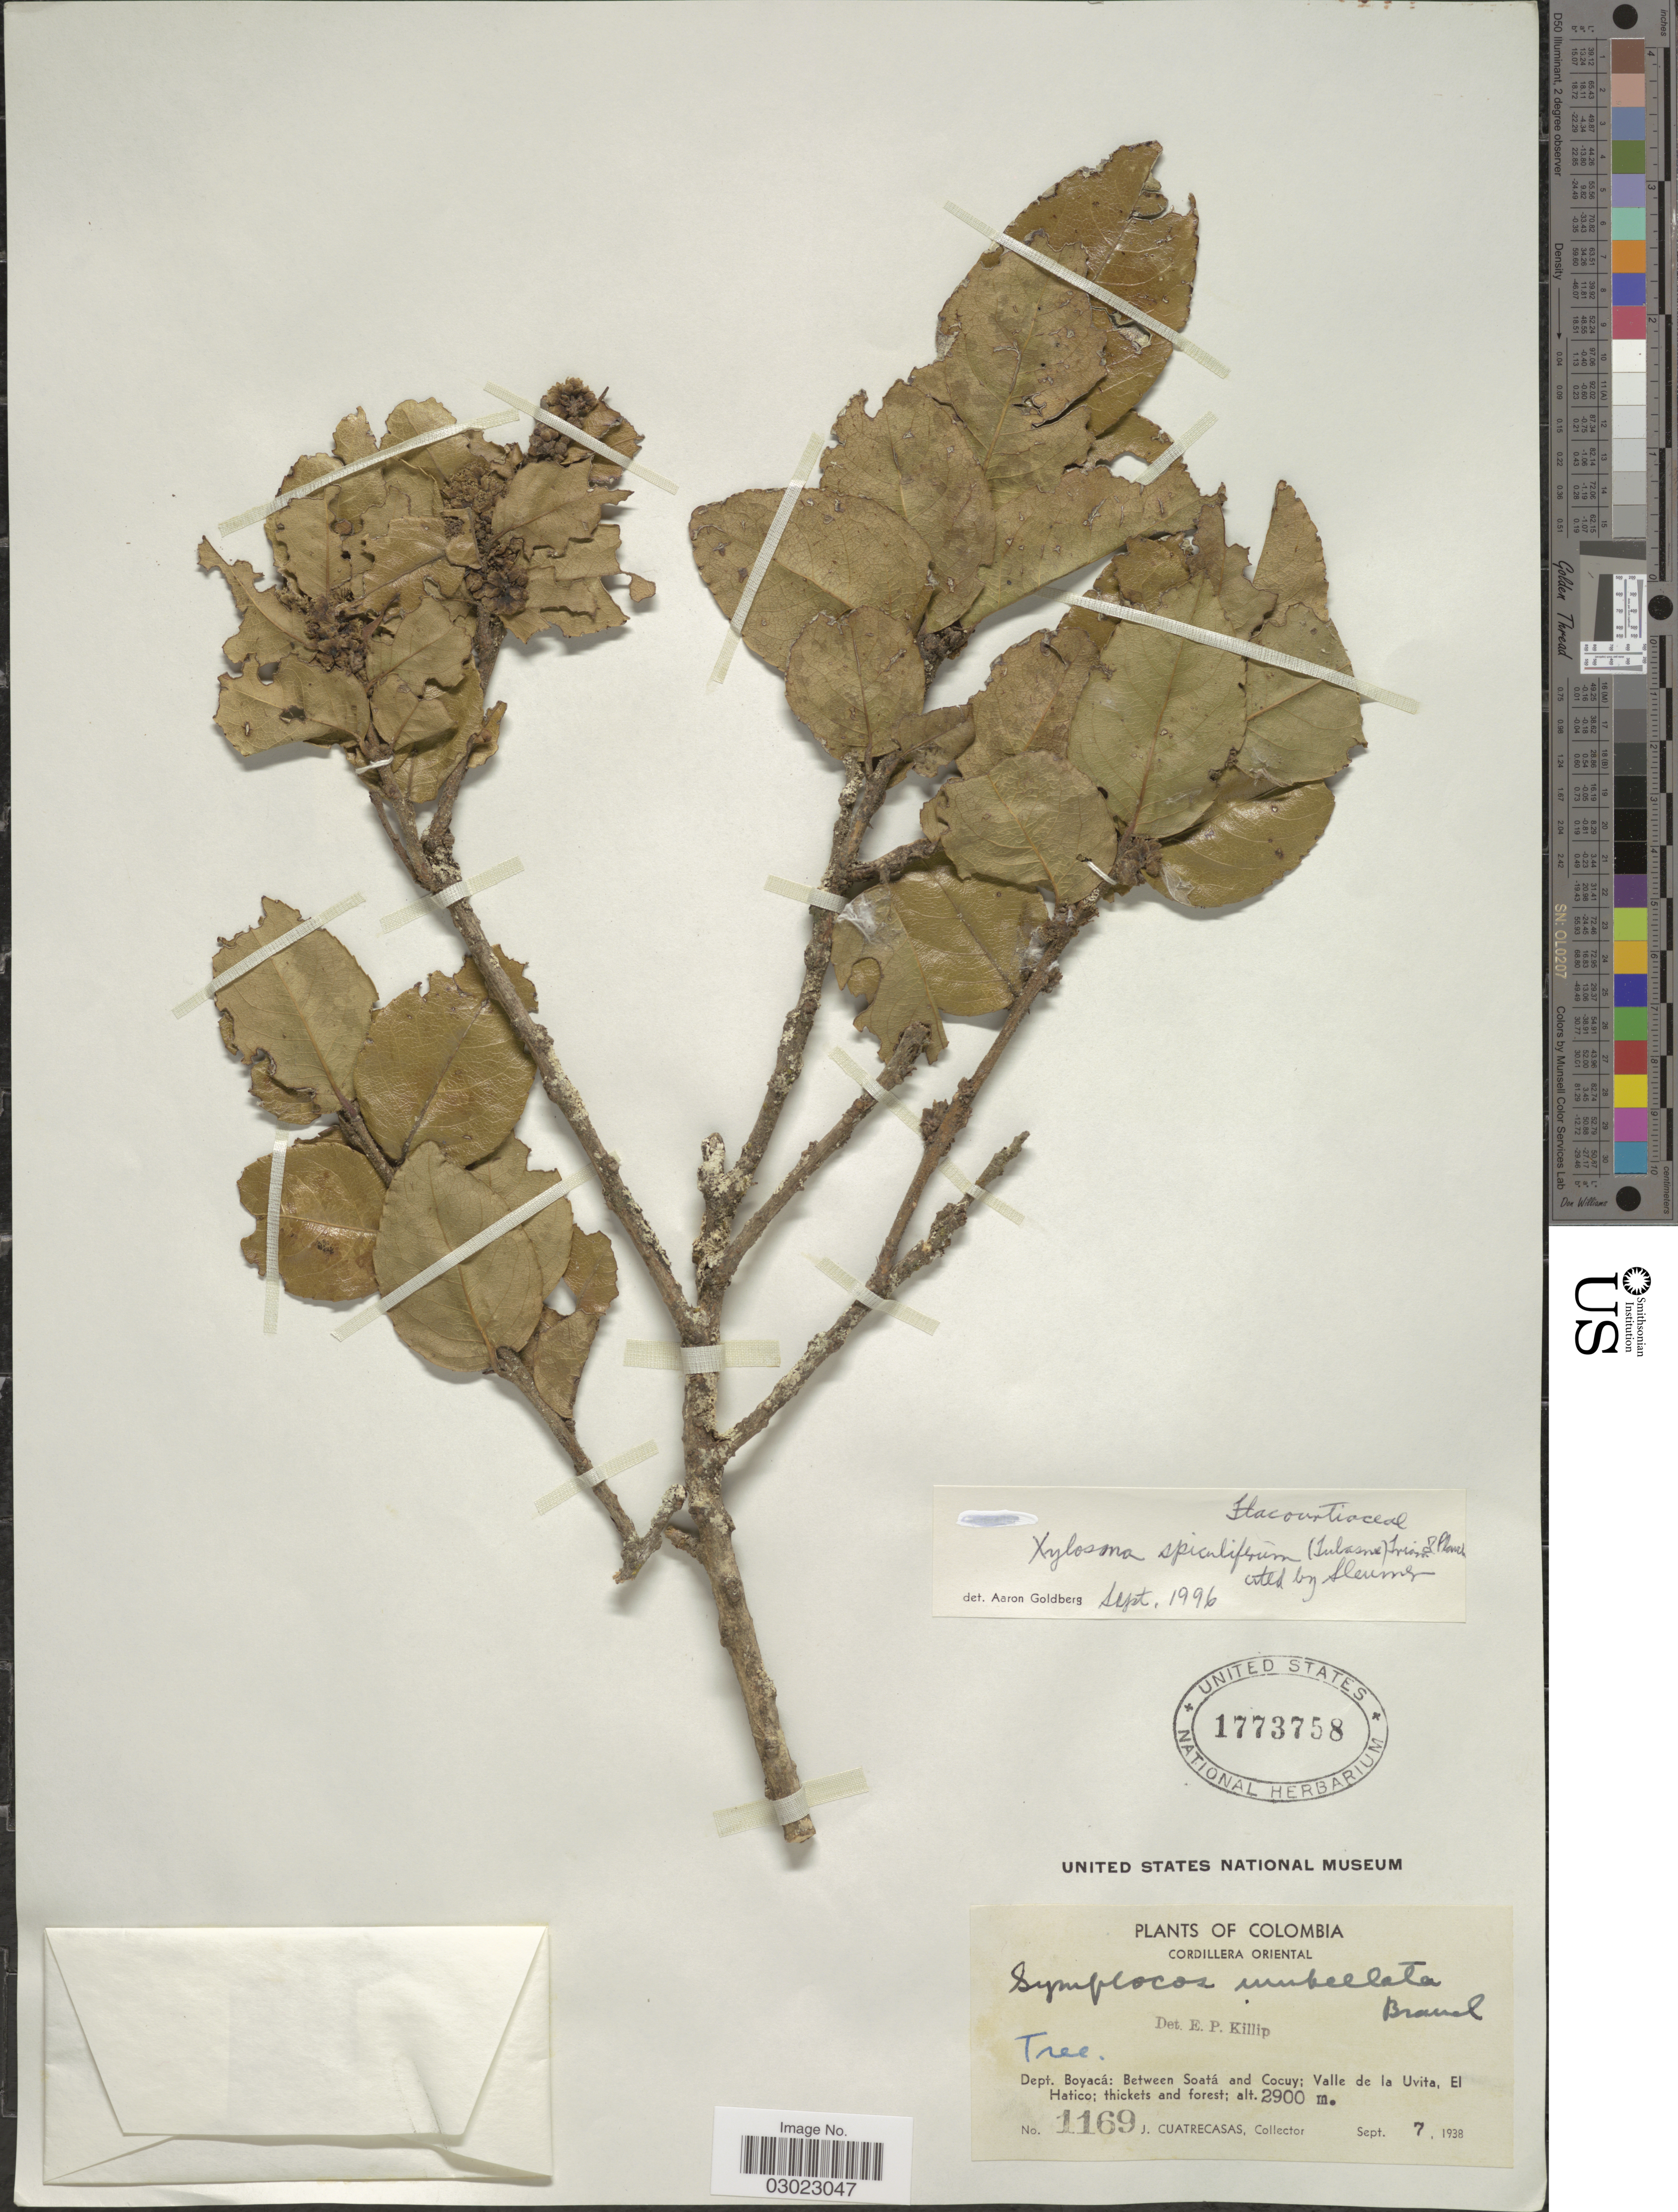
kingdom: Plantae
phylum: Tracheophyta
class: Magnoliopsida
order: Malpighiales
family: Salicaceae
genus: Xylosma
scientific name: Xylosma spiculifera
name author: (Tul.) Triana & Planch.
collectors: J. Cuatrecasas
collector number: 1169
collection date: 1938-09-07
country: Colombia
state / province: Boyacá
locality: Cordillera Oriental. Dept. Boyacá: Between Soatá and Cocuy; Valle de la Uvita, El Hatico.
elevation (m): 2900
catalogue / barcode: US 1773758